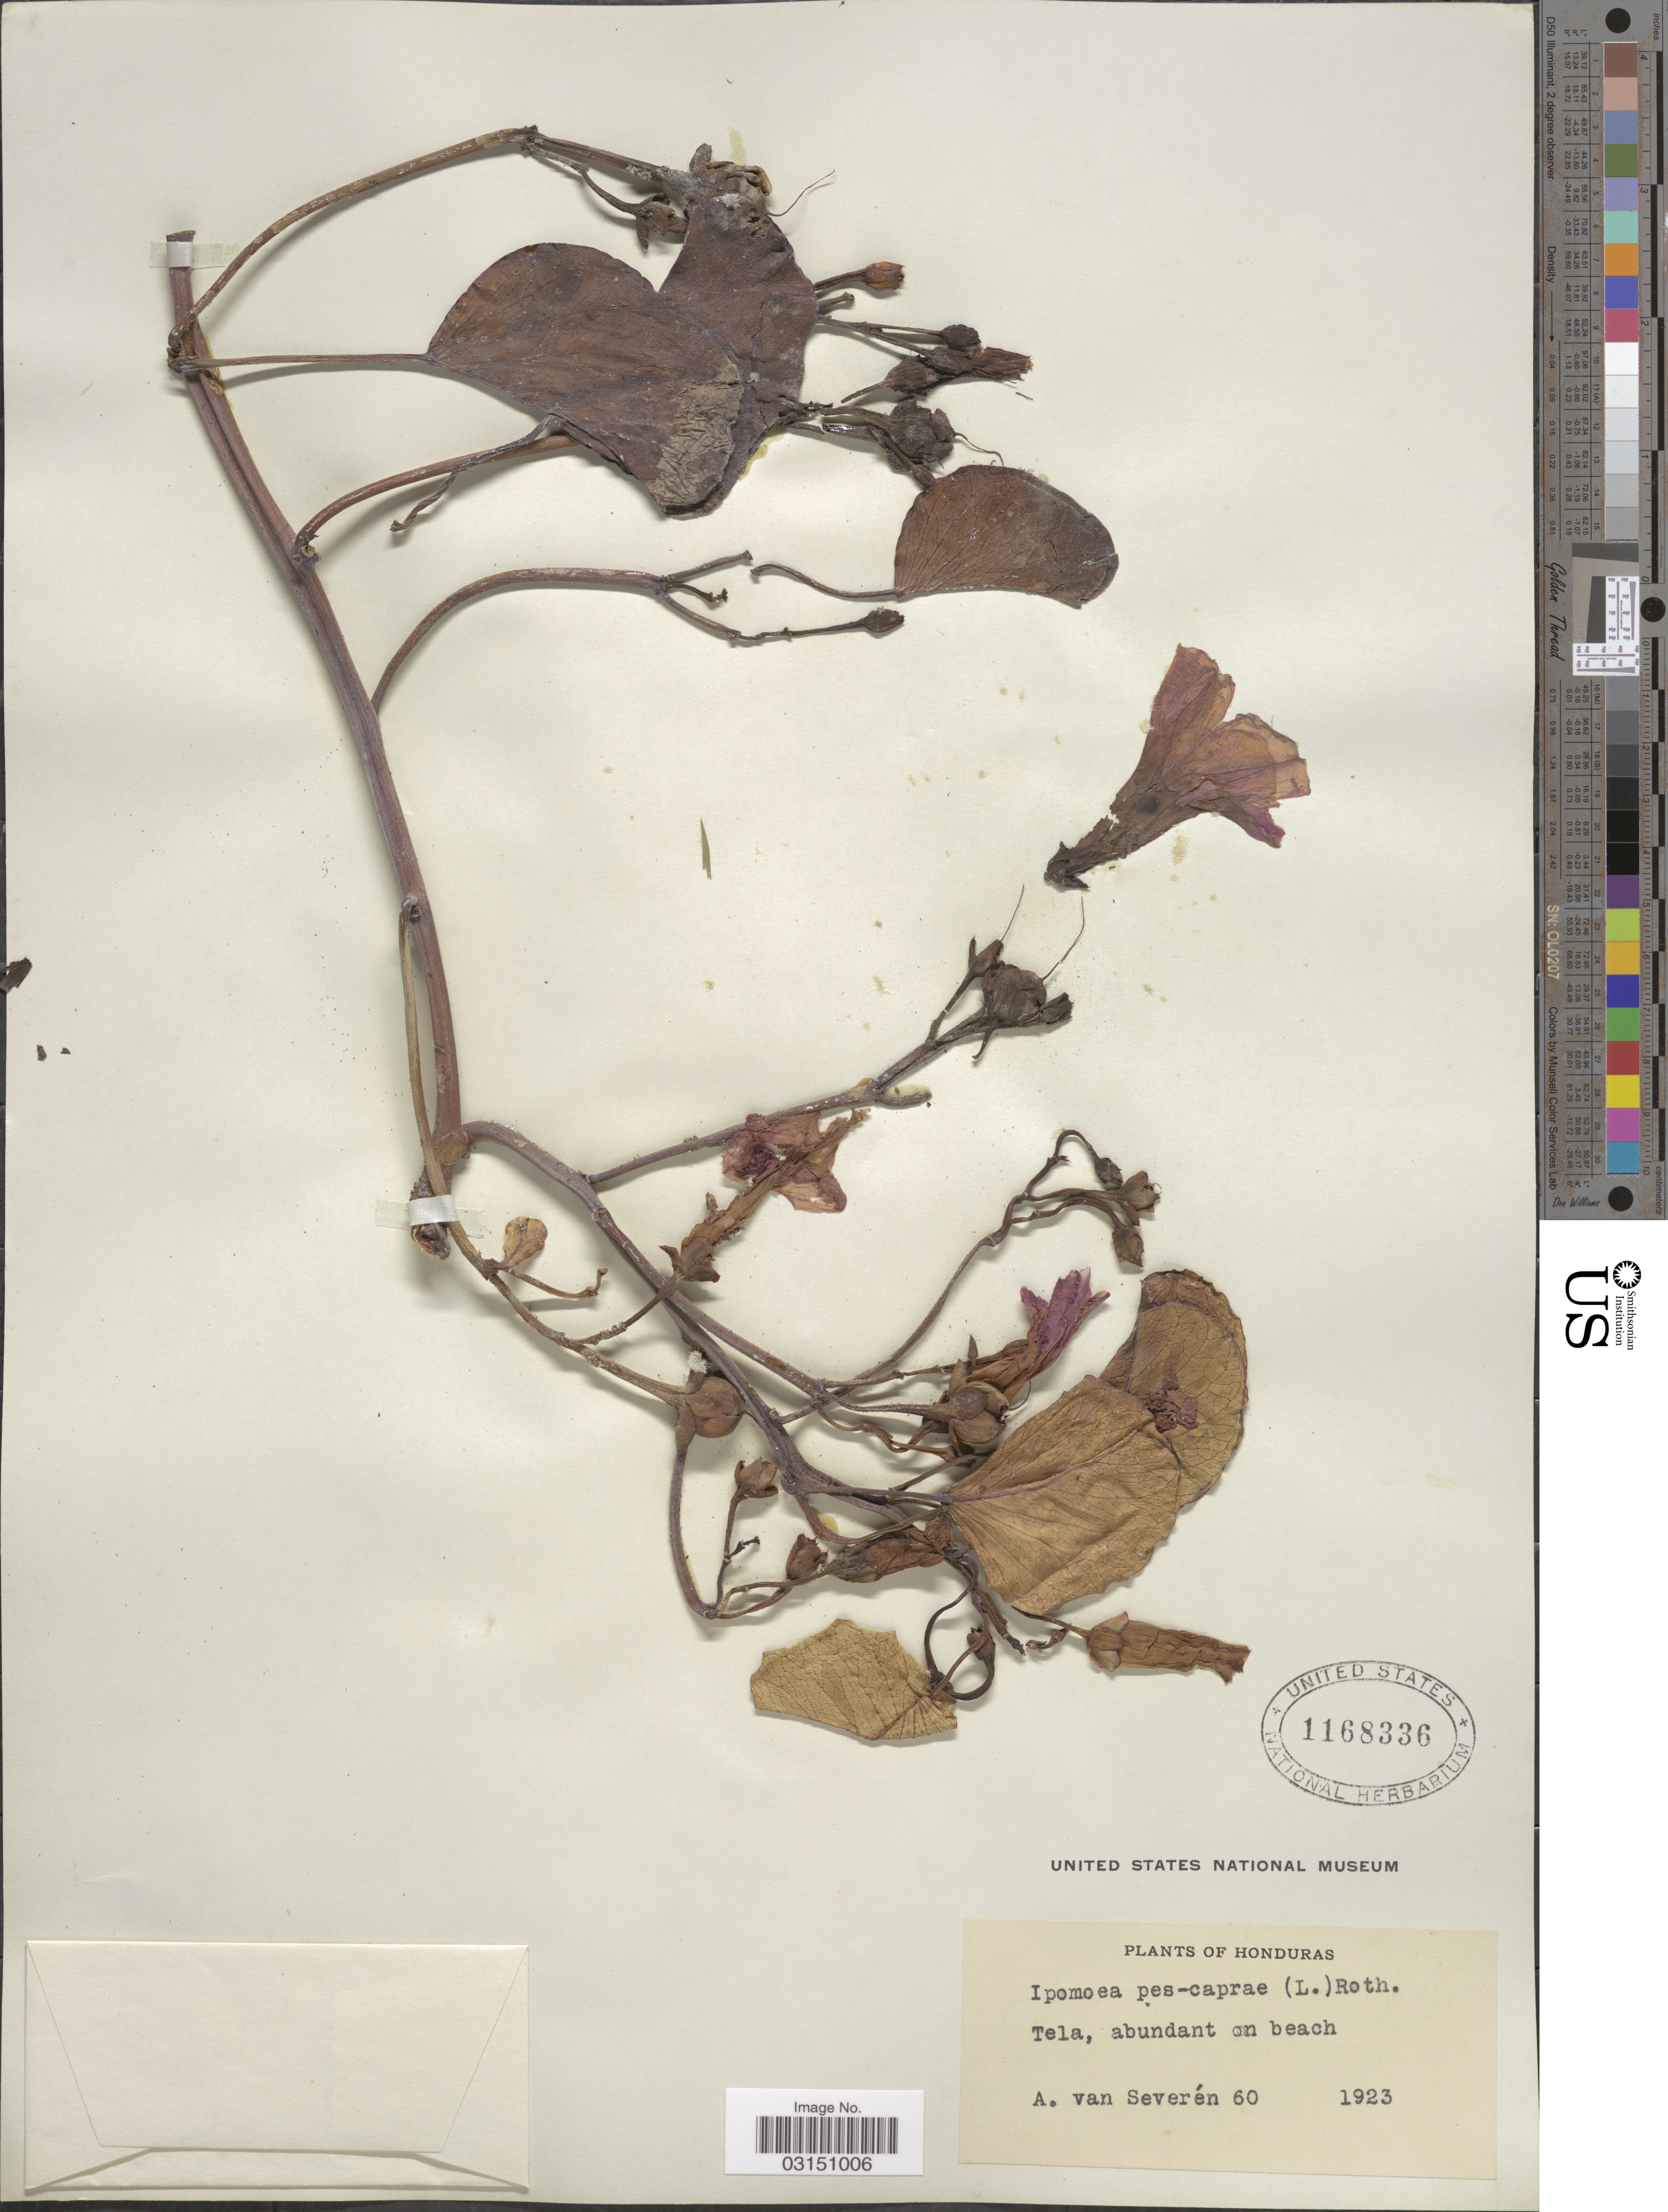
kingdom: Plantae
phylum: Tracheophyta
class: Magnoliopsida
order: Solanales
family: Convolvulaceae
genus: Ipomoea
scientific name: Ipomoea pes-caprae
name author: (L.) R. Br.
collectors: A. Van Severen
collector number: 60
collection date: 1923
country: Honduras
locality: Tela, abundant on beach.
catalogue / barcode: US 1168336